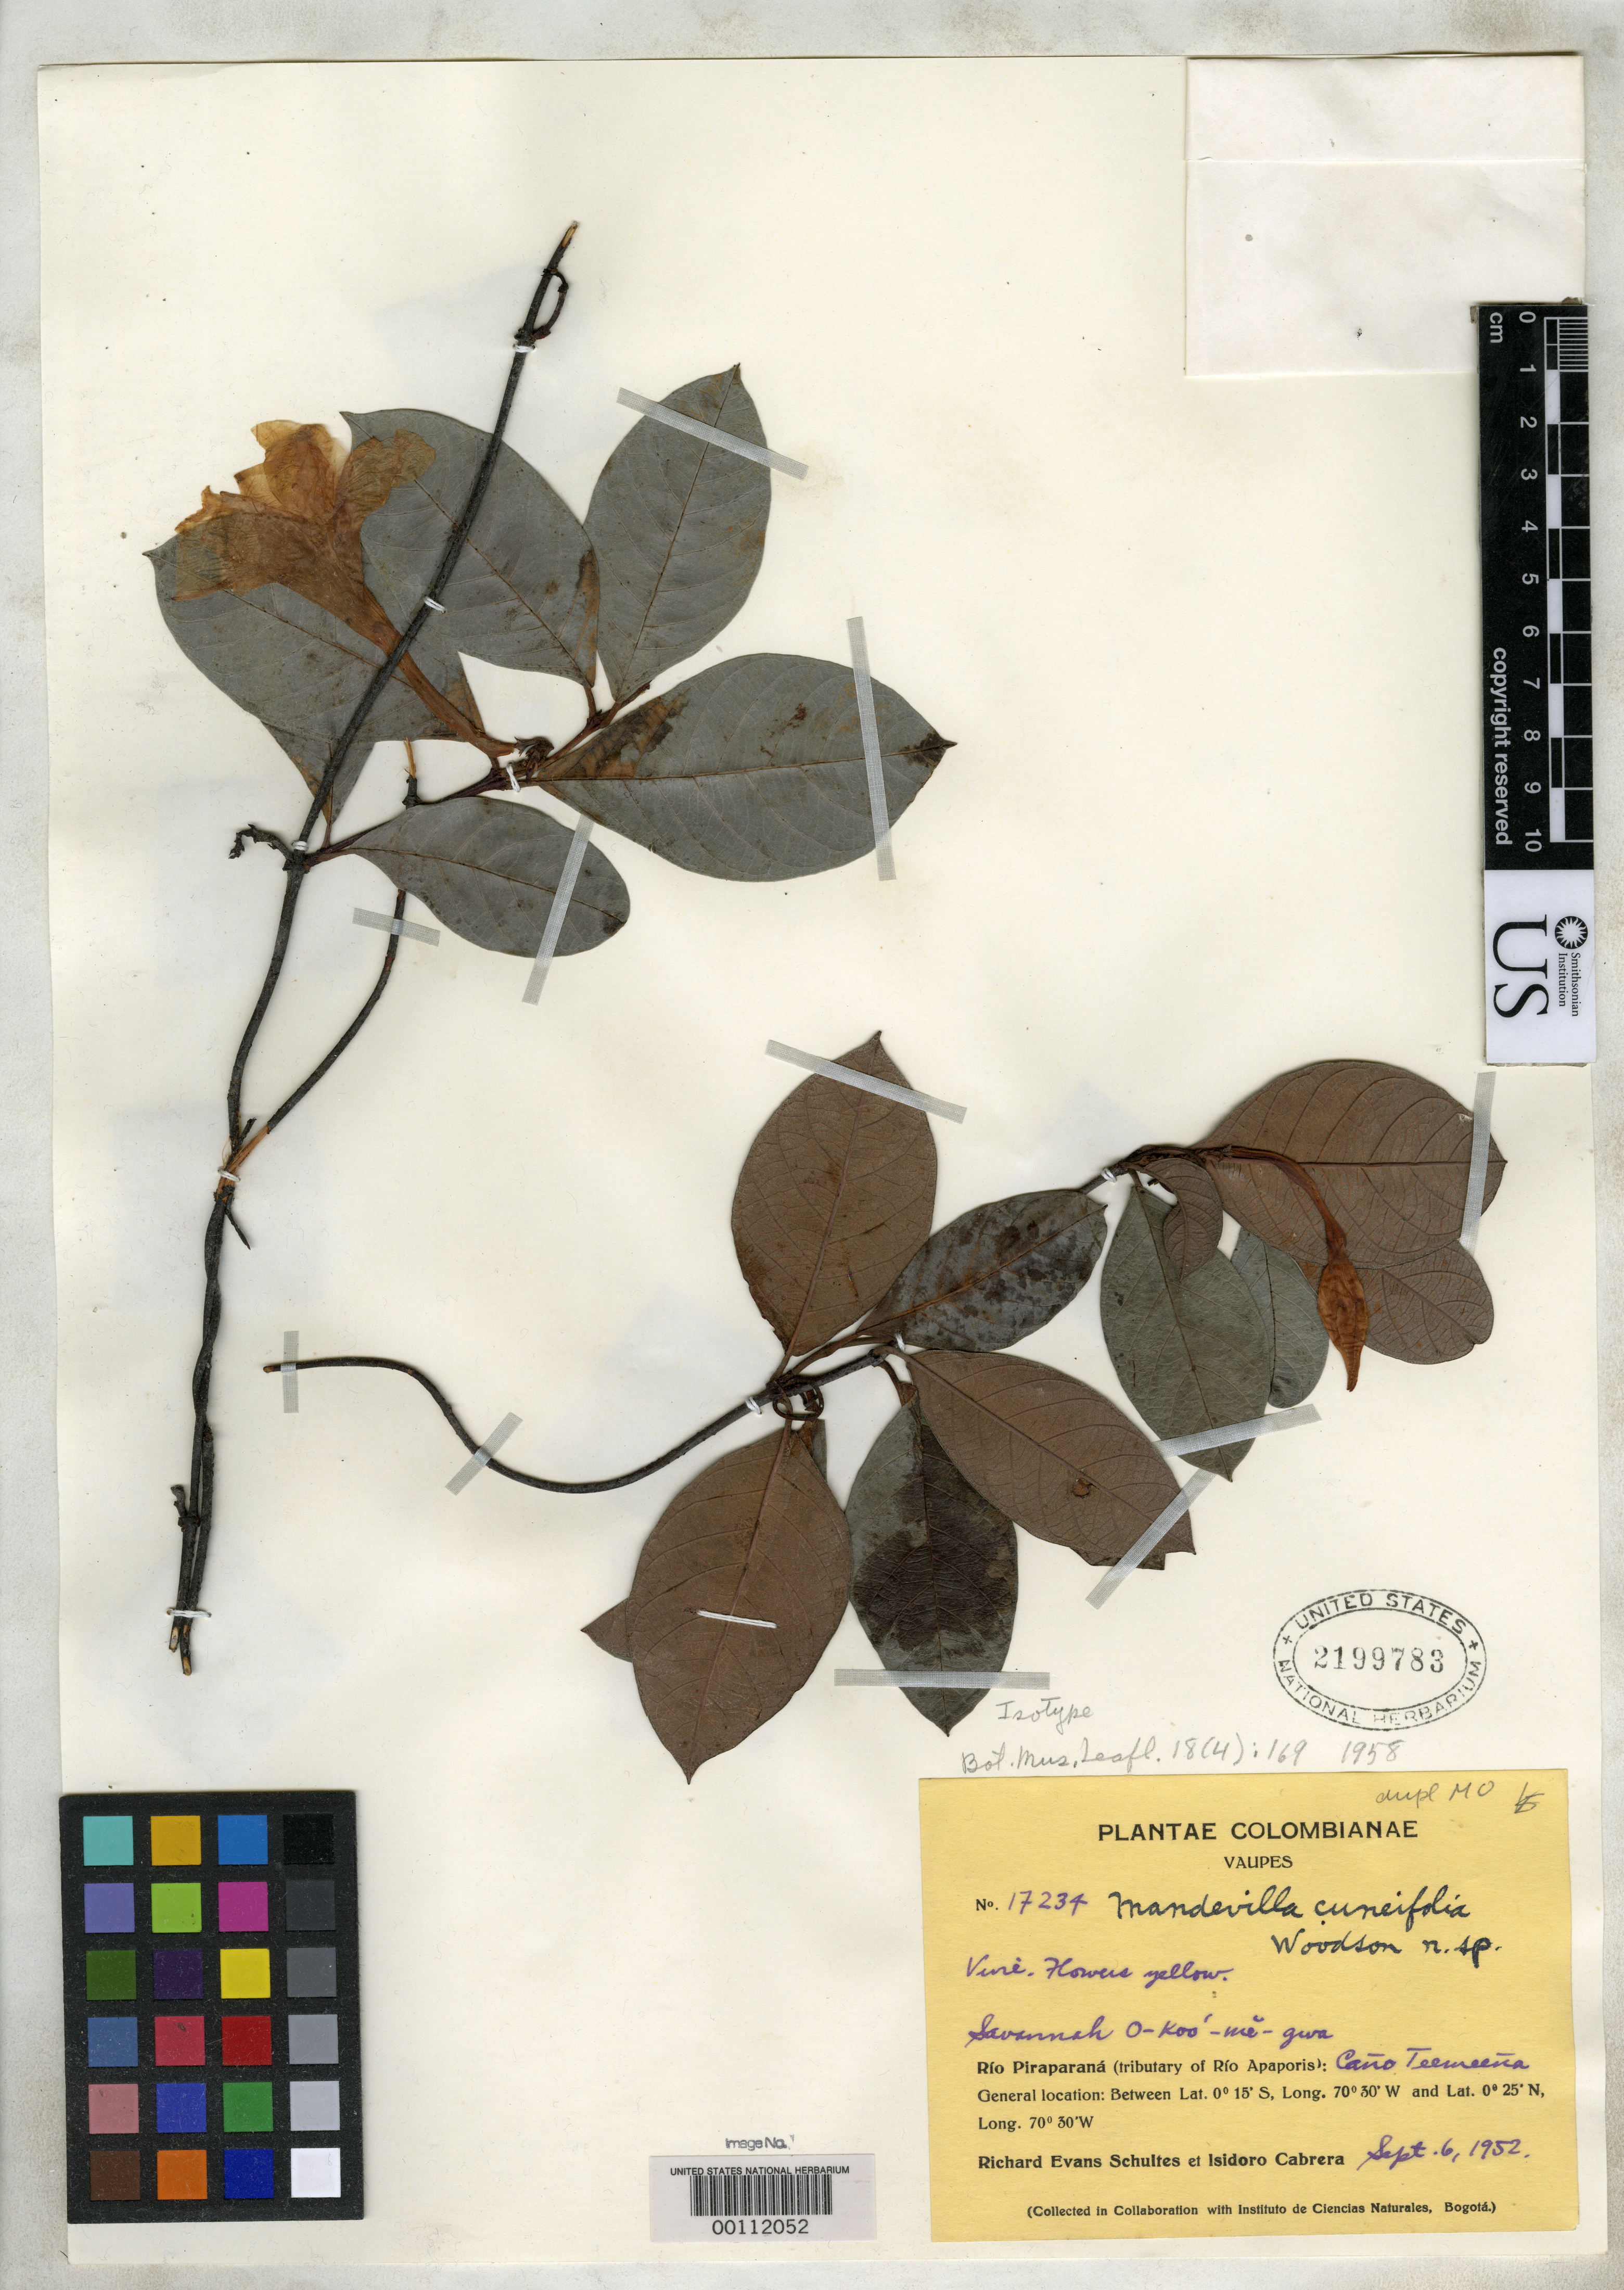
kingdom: Plantae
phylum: Tracheophyta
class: Magnoliopsida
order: Gentianales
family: Apocynaceae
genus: Mandevilla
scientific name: Mandevilla cuneifolia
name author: Woodson & R.E. Schult.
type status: Isotype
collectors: R. E. Schultes & I. Cabrera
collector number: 17234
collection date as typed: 06 Sep 1952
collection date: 1952-09-06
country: Colombia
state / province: Vaupés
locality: Rio Piraparana, Caño Teemeena.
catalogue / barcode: US 2199783